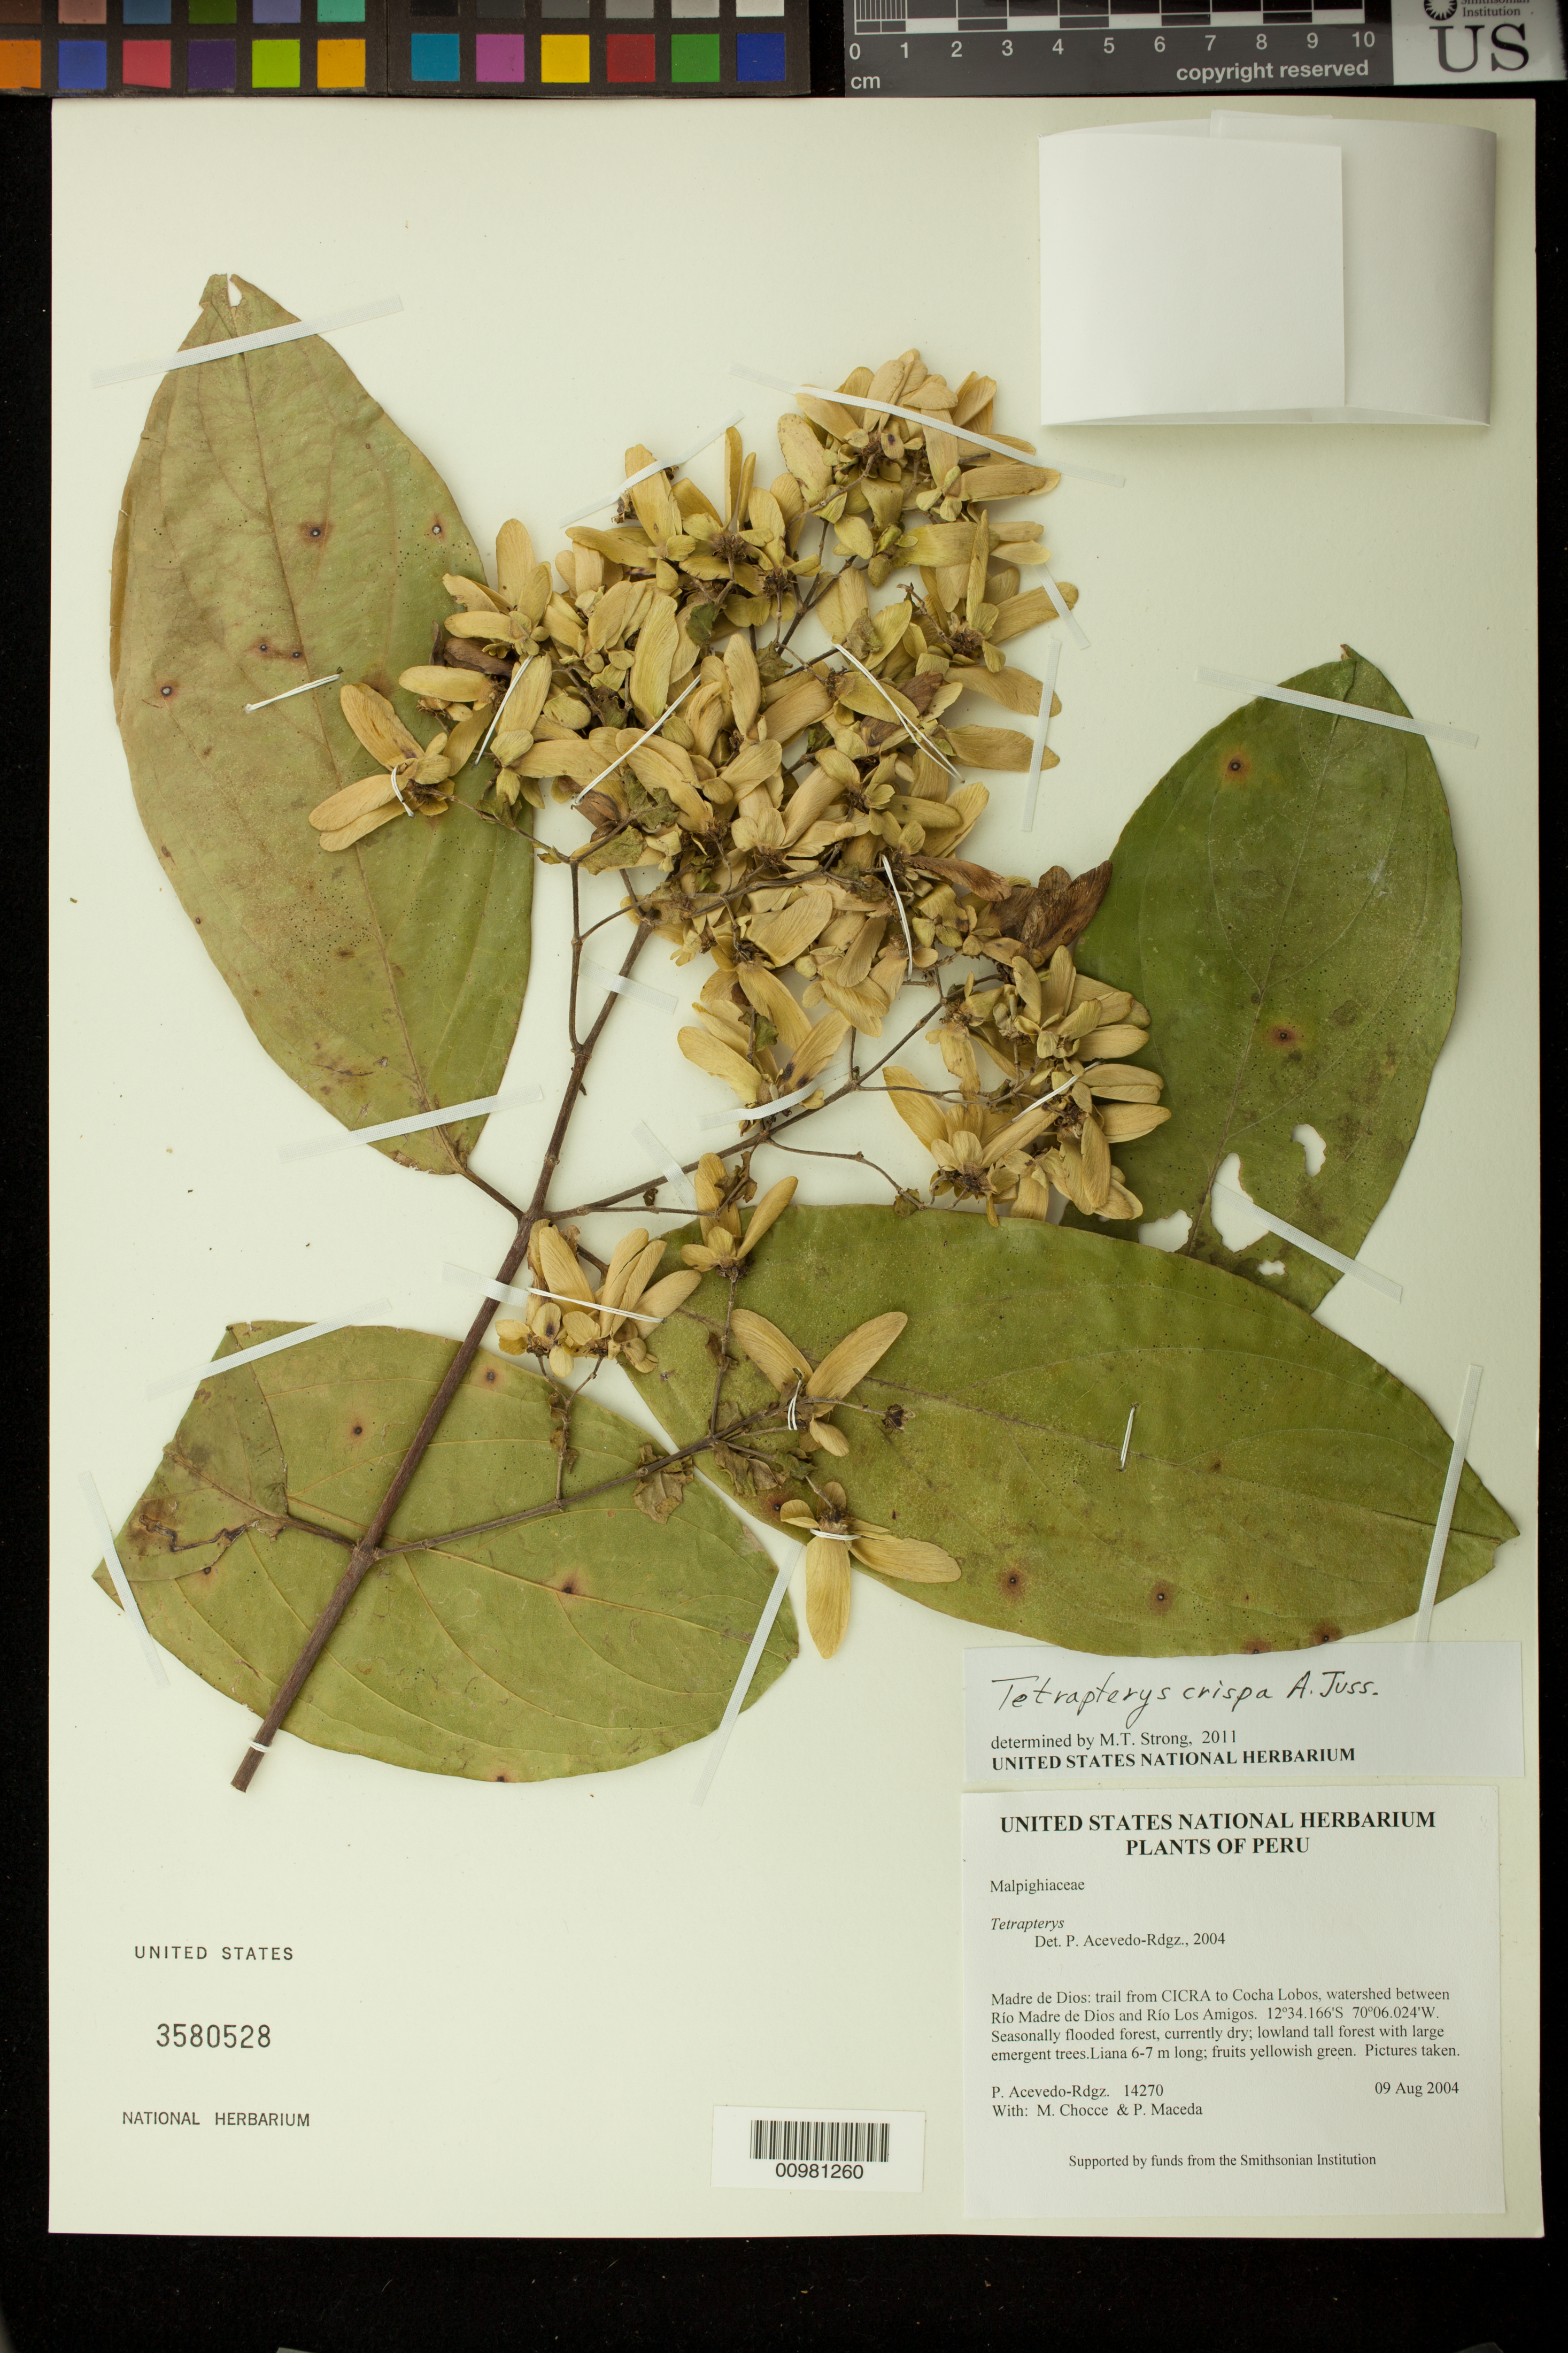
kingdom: Plantae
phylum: Tracheophyta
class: Magnoliopsida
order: Malpighiales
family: Malpighiaceae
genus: Tetrapterys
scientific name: Tetrapterys crispa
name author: A. Juss.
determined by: Strong, M. T., (US), Smithsonian Institution - National Museum of Natural History (UNITED STATES)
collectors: P. Acevedo-Rodr., M. Chocce & P. Maceda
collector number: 14270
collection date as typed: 09 Aug 2004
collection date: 2004-08-09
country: Peru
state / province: Madre de Dios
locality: Madre de Dios: trail from CICRA to Cocha Lobos, watershed between Río Madre de Dios and Río Los Amigos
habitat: Seasonally flooded forest, currently dry; lowland tall forest with large emergent trees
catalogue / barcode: US 3580528